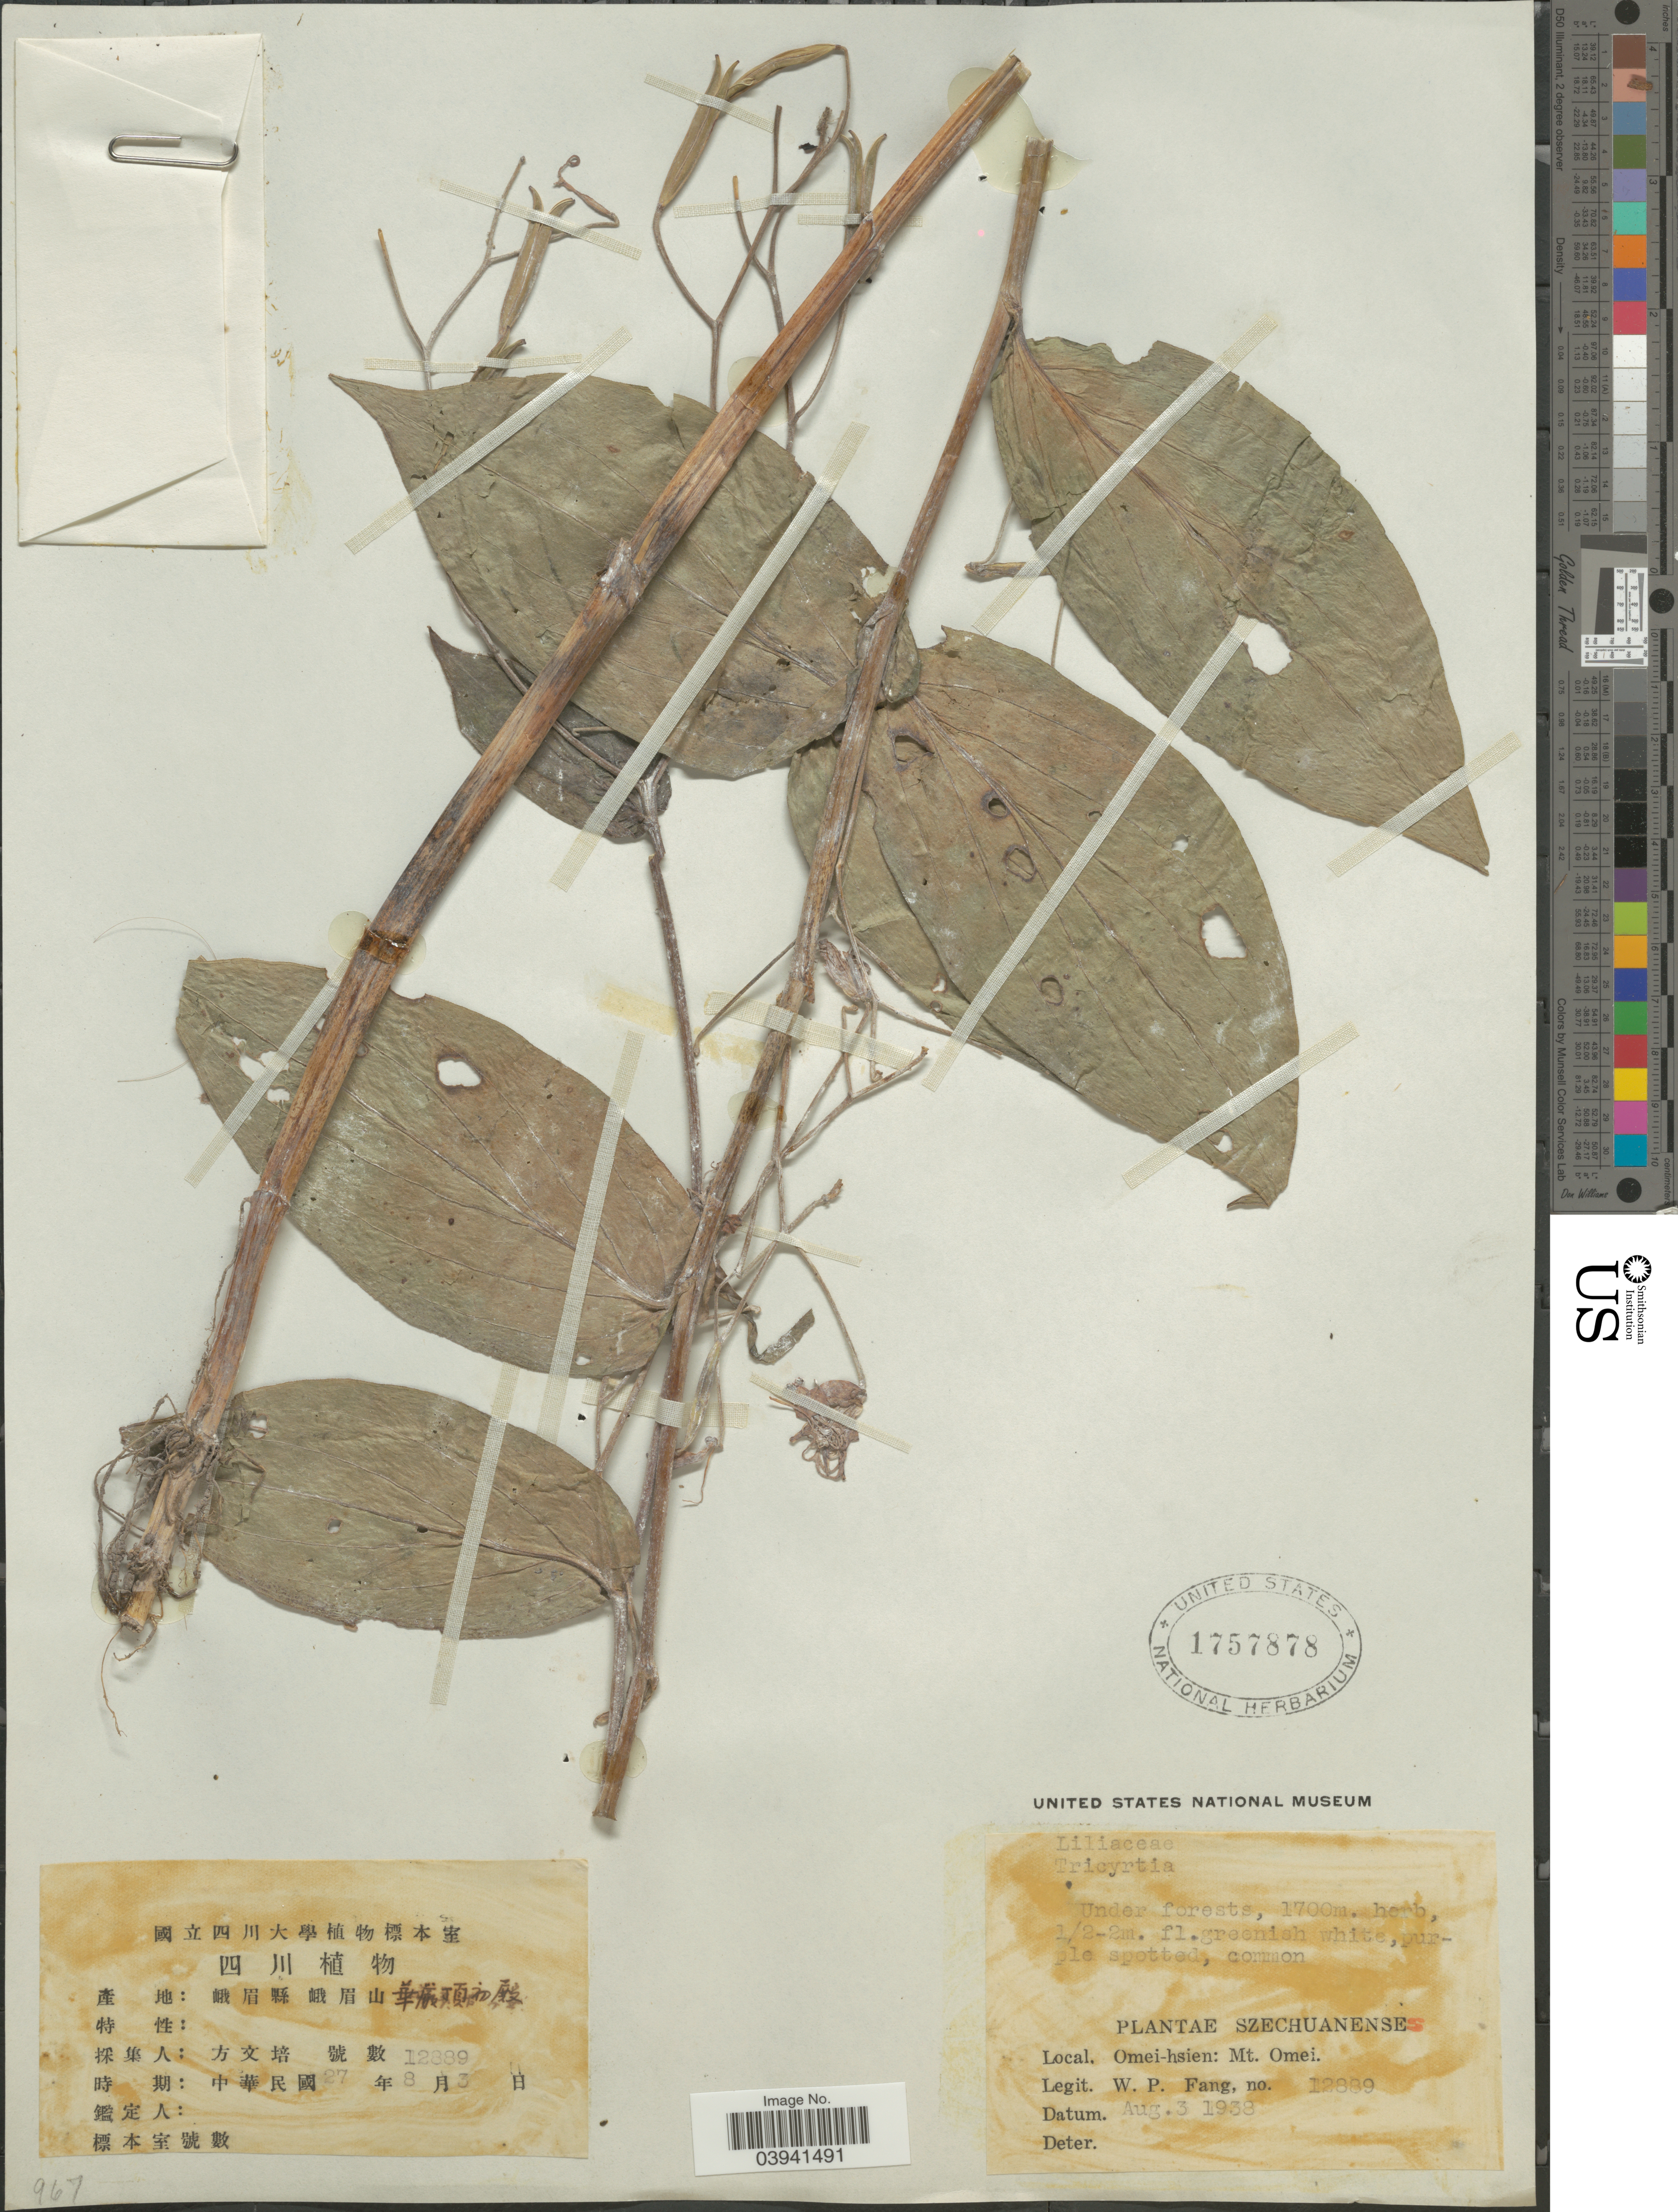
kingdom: Plantae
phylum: Tracheophyta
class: Liliopsida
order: Liliales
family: Liliaceae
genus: Tricyrtis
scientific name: Tricyrtis sp.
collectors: W. P. Fang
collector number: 12889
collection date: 1938-08-03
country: China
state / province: Sichuan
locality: Szechuanenses. Omei-hsien: Mt. Omei.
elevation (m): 1700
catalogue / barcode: US 1757878